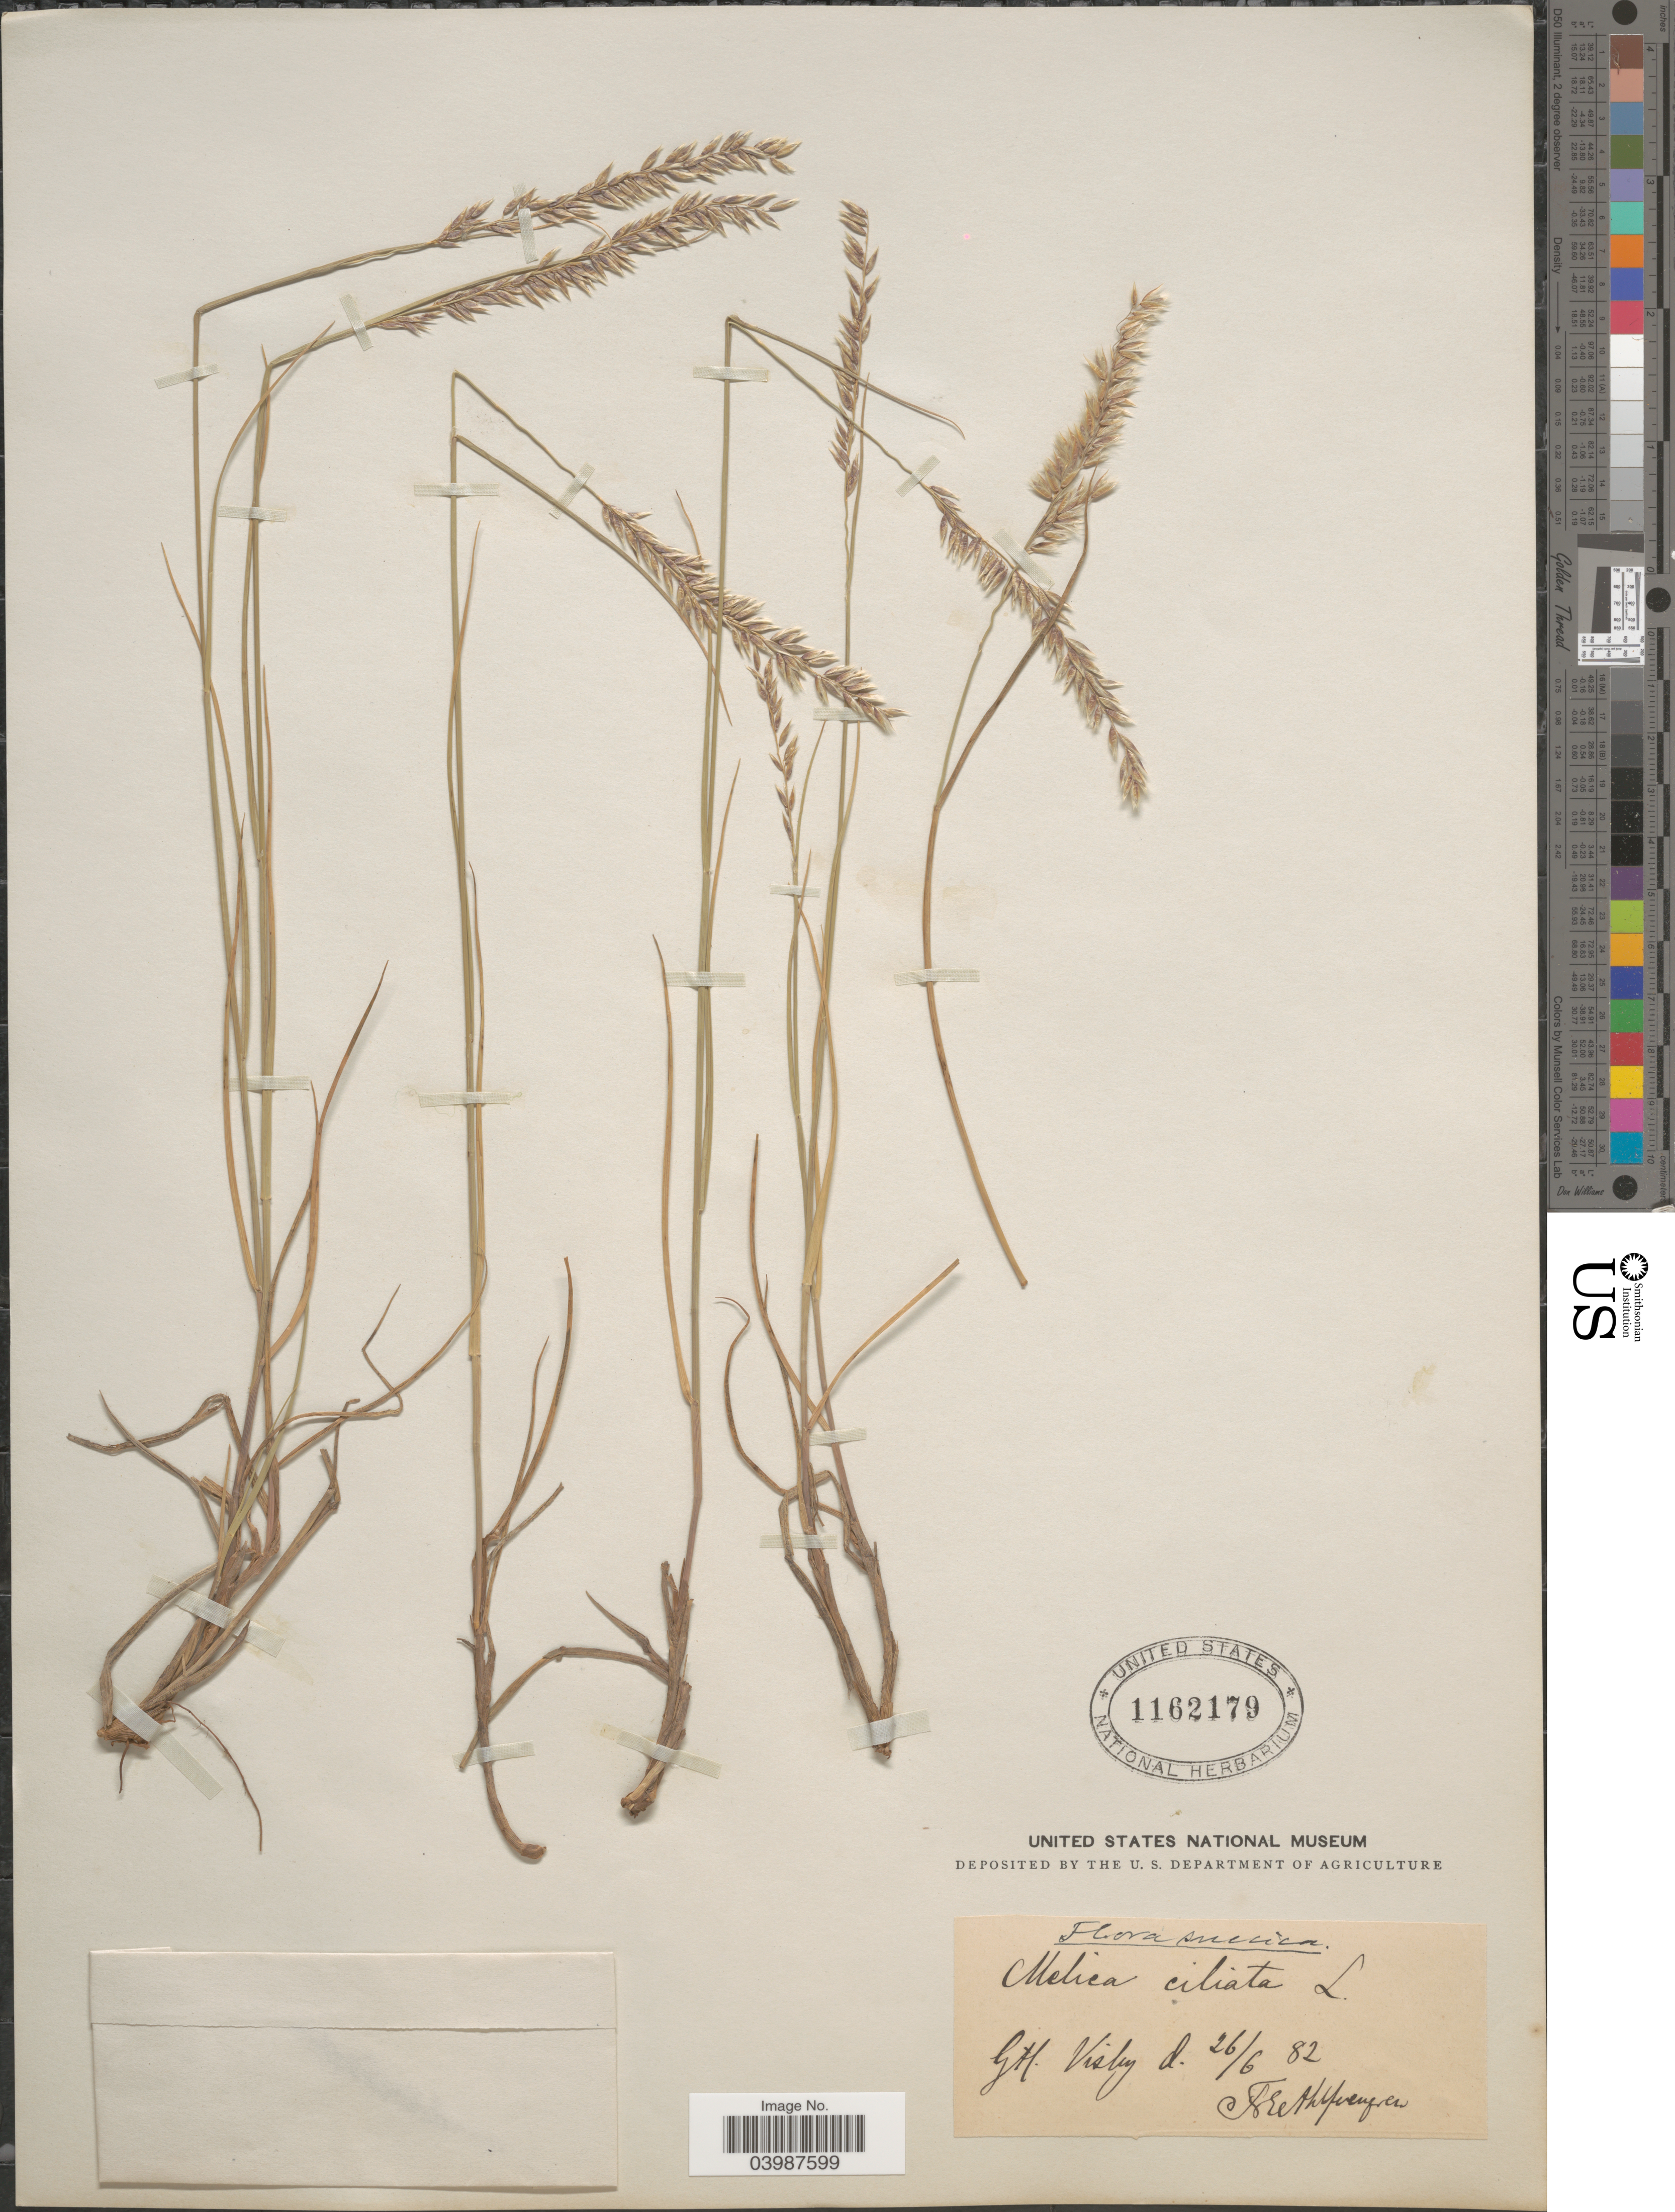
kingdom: Plantae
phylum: Tracheophyta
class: Liliopsida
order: Poales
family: Poaceae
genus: Melica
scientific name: Melica ciliata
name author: L.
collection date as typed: Transcribed d/m/y: 26/6/82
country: Sweden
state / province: Gotland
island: Gotland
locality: Suecica. Gtl. Visby.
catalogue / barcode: US 1162179